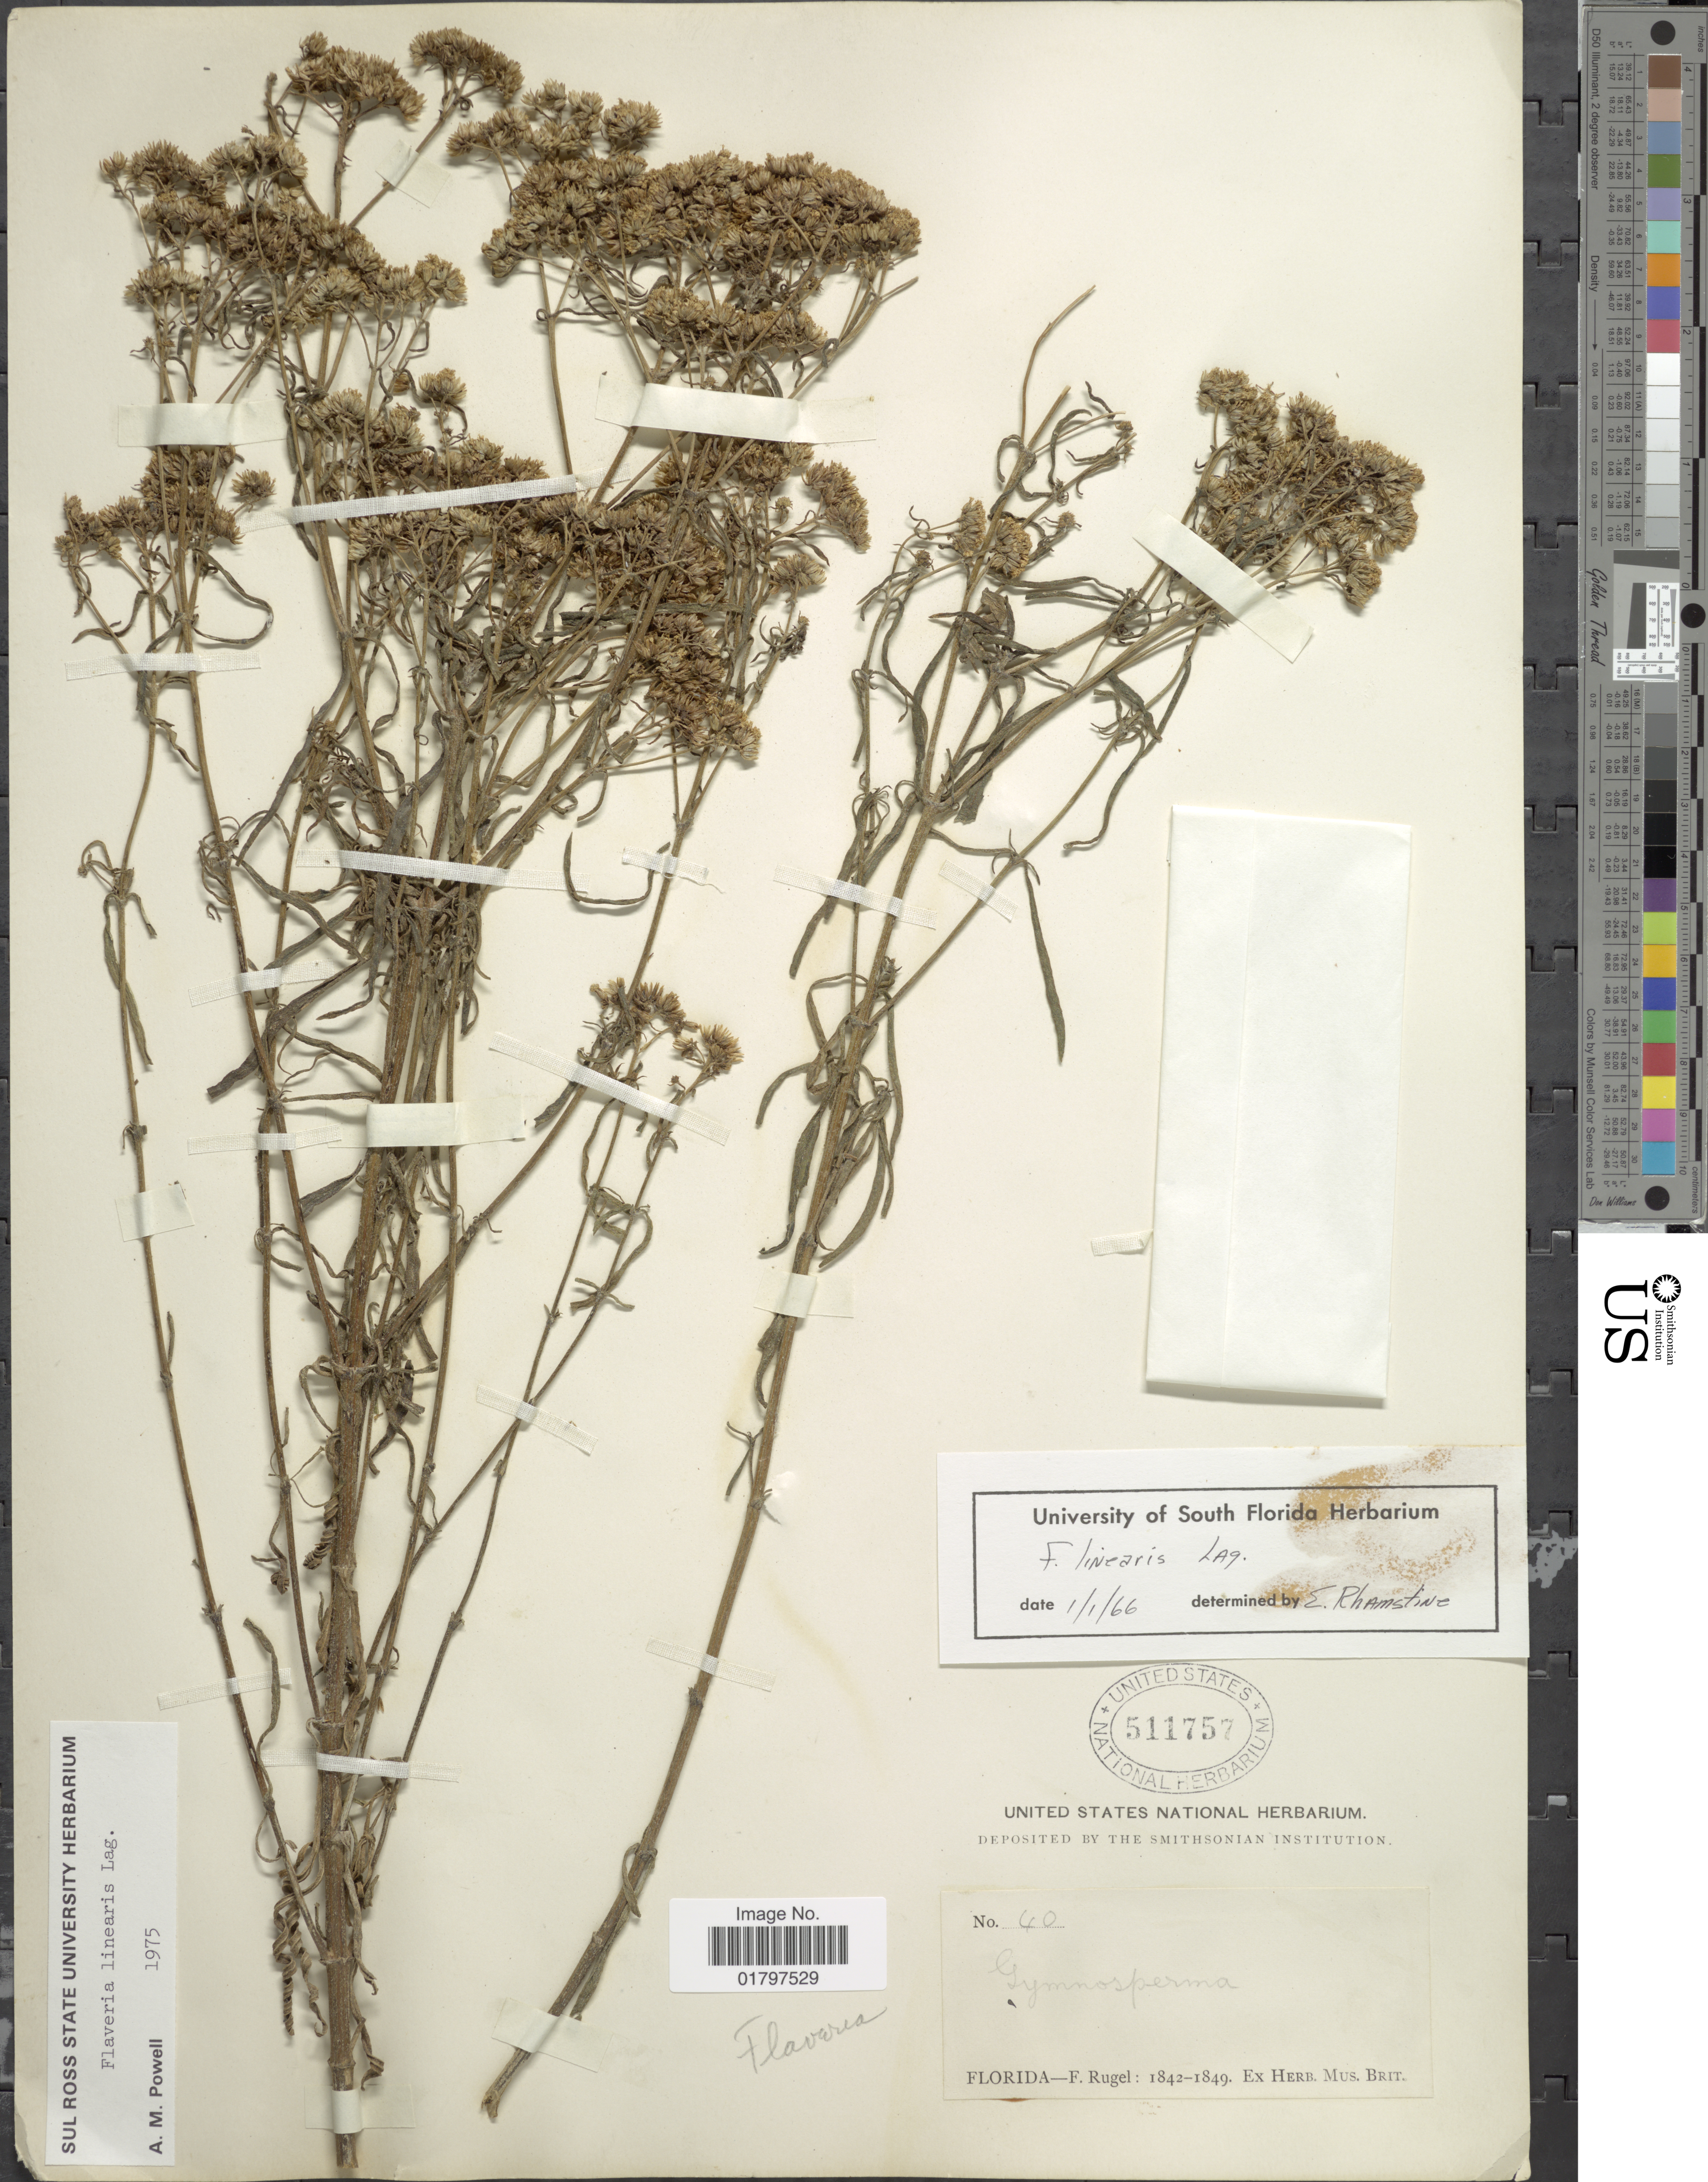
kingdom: Plantae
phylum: Tracheophyta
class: Magnoliopsida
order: Asterales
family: Asteraceae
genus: Flaveria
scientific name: Flaveria linearis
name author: Lag.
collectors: F. Rugel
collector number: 40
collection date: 1842/1849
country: United States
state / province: Florida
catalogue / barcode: US 511757